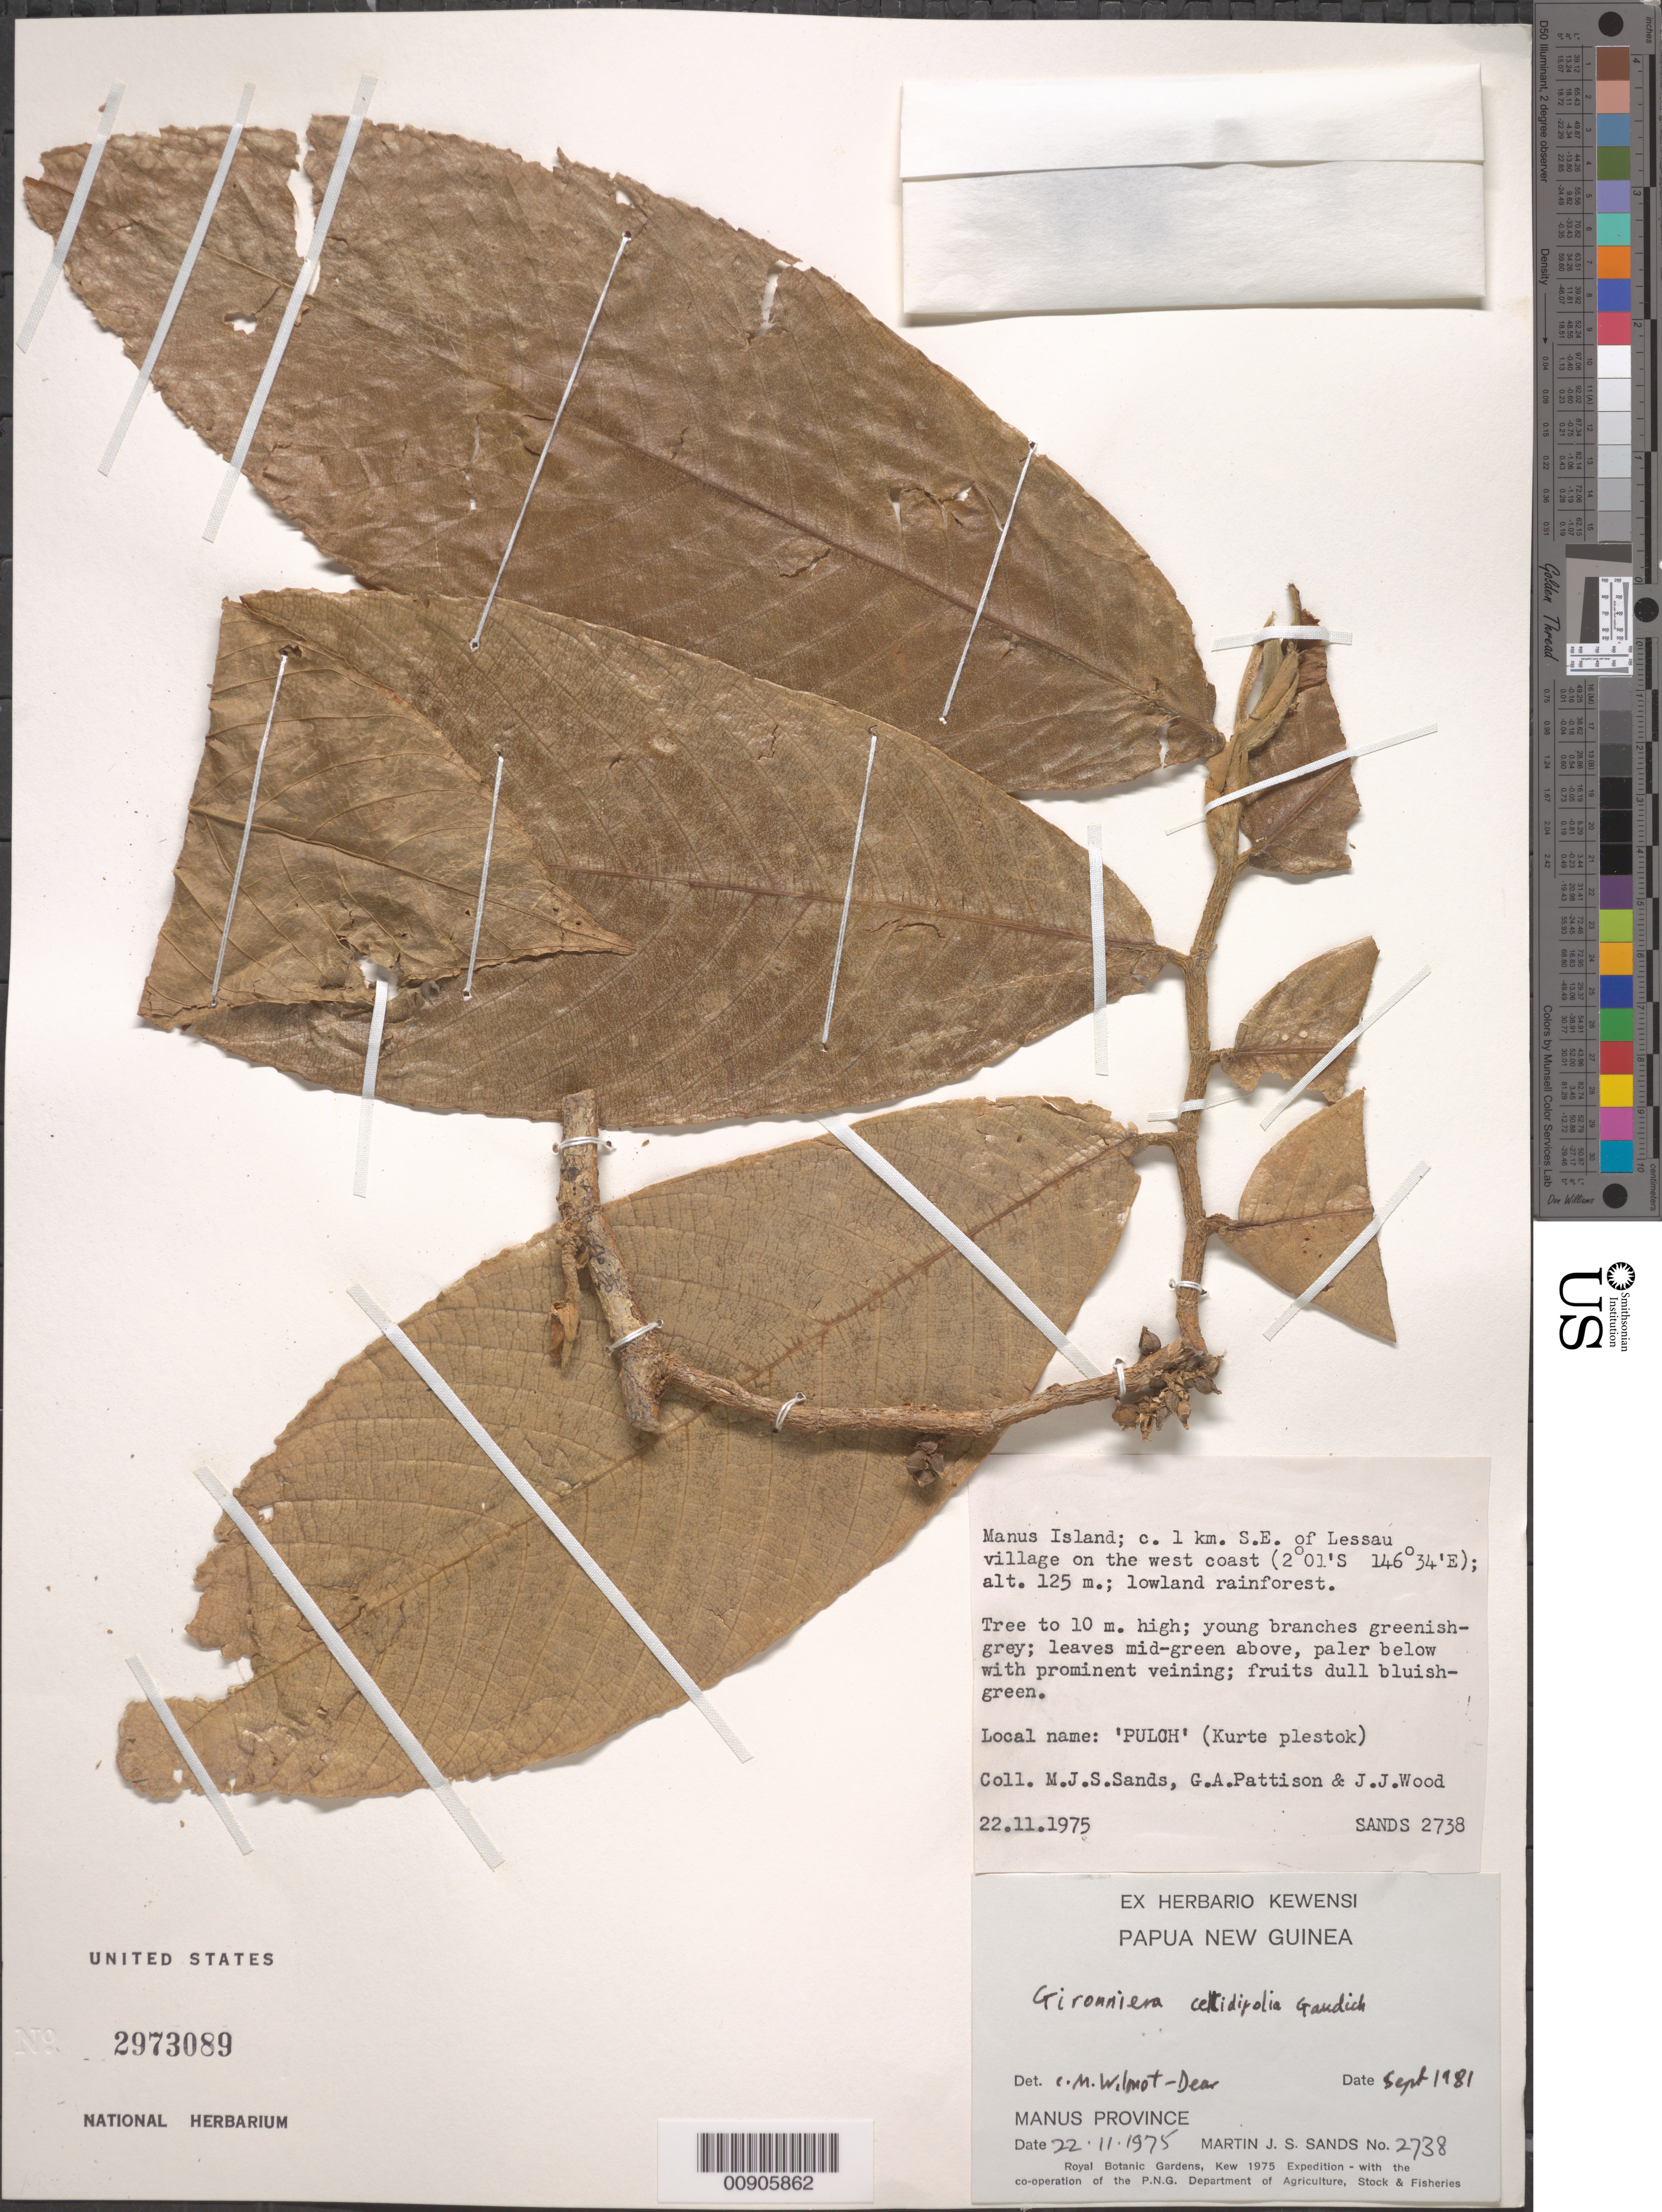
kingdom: Plantae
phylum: Tracheophyta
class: Magnoliopsida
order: Rosales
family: Cannabaceae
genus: Gironniera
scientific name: Gironniera celtidifolia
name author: Gaudich.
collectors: M. Sands, G. Pattison & J. Wood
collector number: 2738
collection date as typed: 22 Nov 1975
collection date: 1975-11-22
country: Papua New Guinea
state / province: Manus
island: Manus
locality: c. 1 km. SE of Lessau village on the west coast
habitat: lowland rainforest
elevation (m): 125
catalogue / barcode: US 2973089